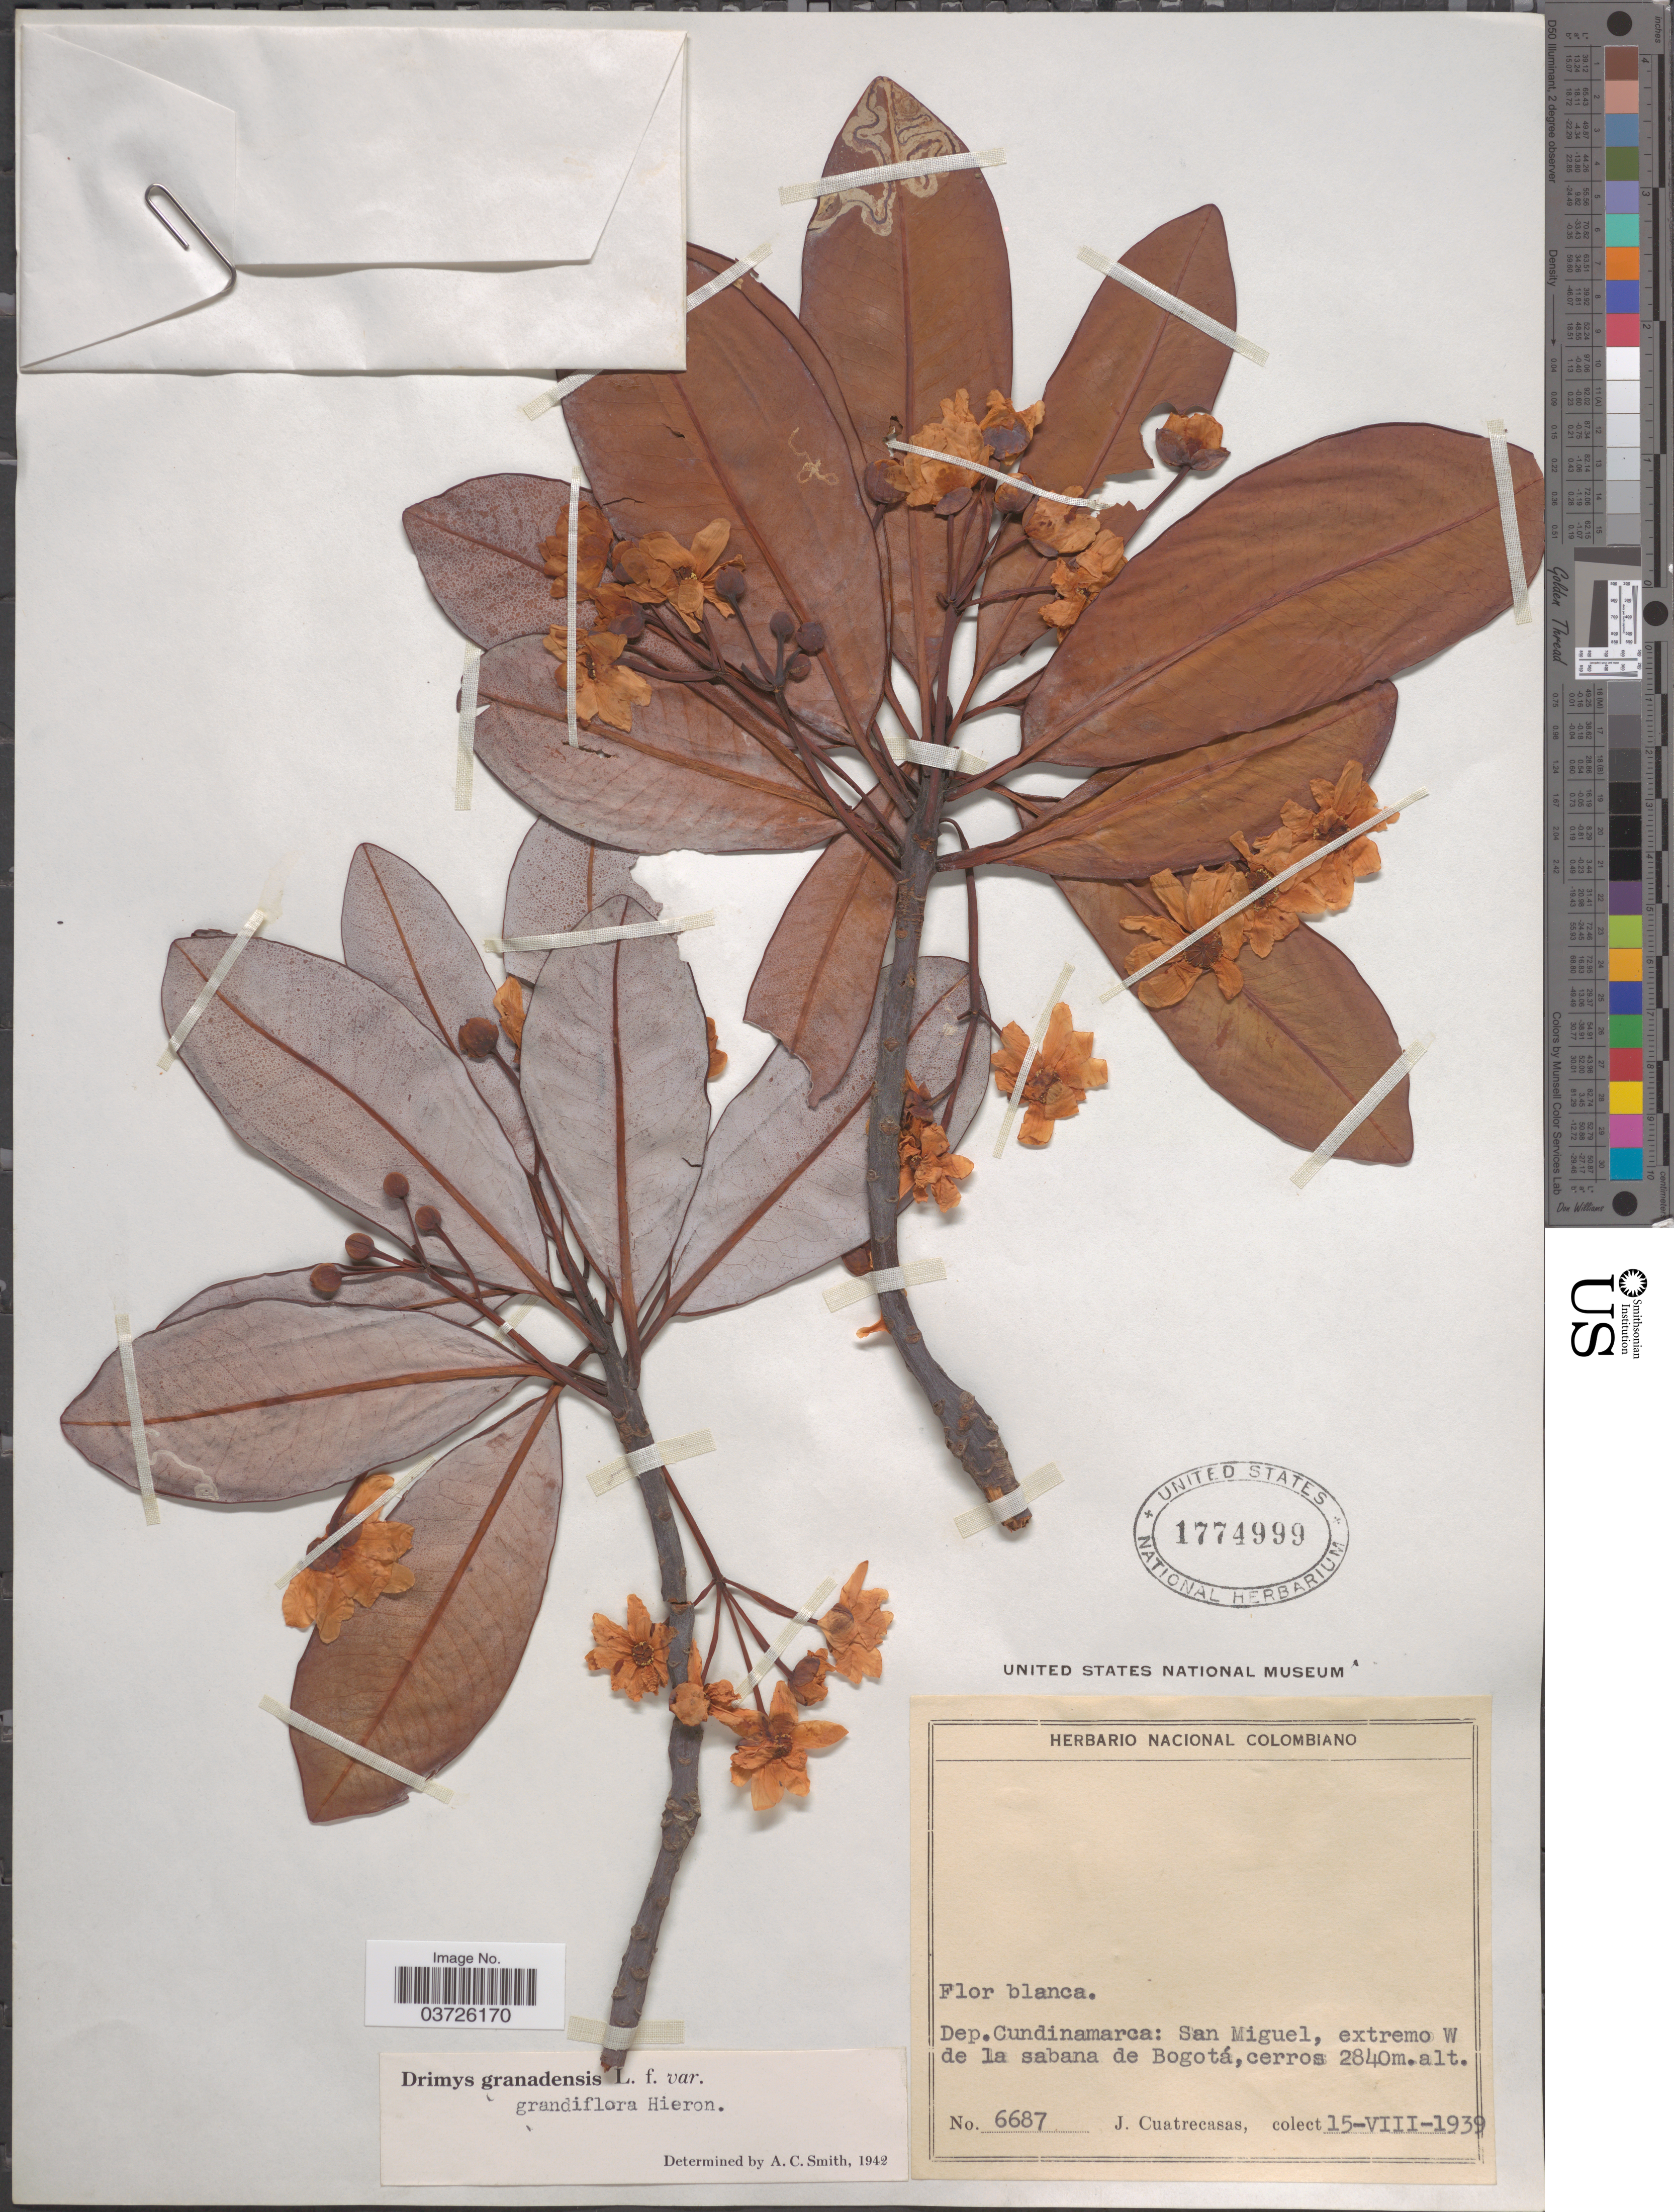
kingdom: Plantae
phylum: Tracheophyta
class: Magnoliopsida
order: Canellales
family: Winteraceae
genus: Drimys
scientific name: Drimys granadensis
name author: L. f.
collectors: J. Cuatrecasas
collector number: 6687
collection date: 1939-08-15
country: Colombia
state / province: Cundinamarca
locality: Dep.Cundinamarca: San Miguel, extremo W de la sabana de Bogotá.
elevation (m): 2840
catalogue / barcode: US 1774999